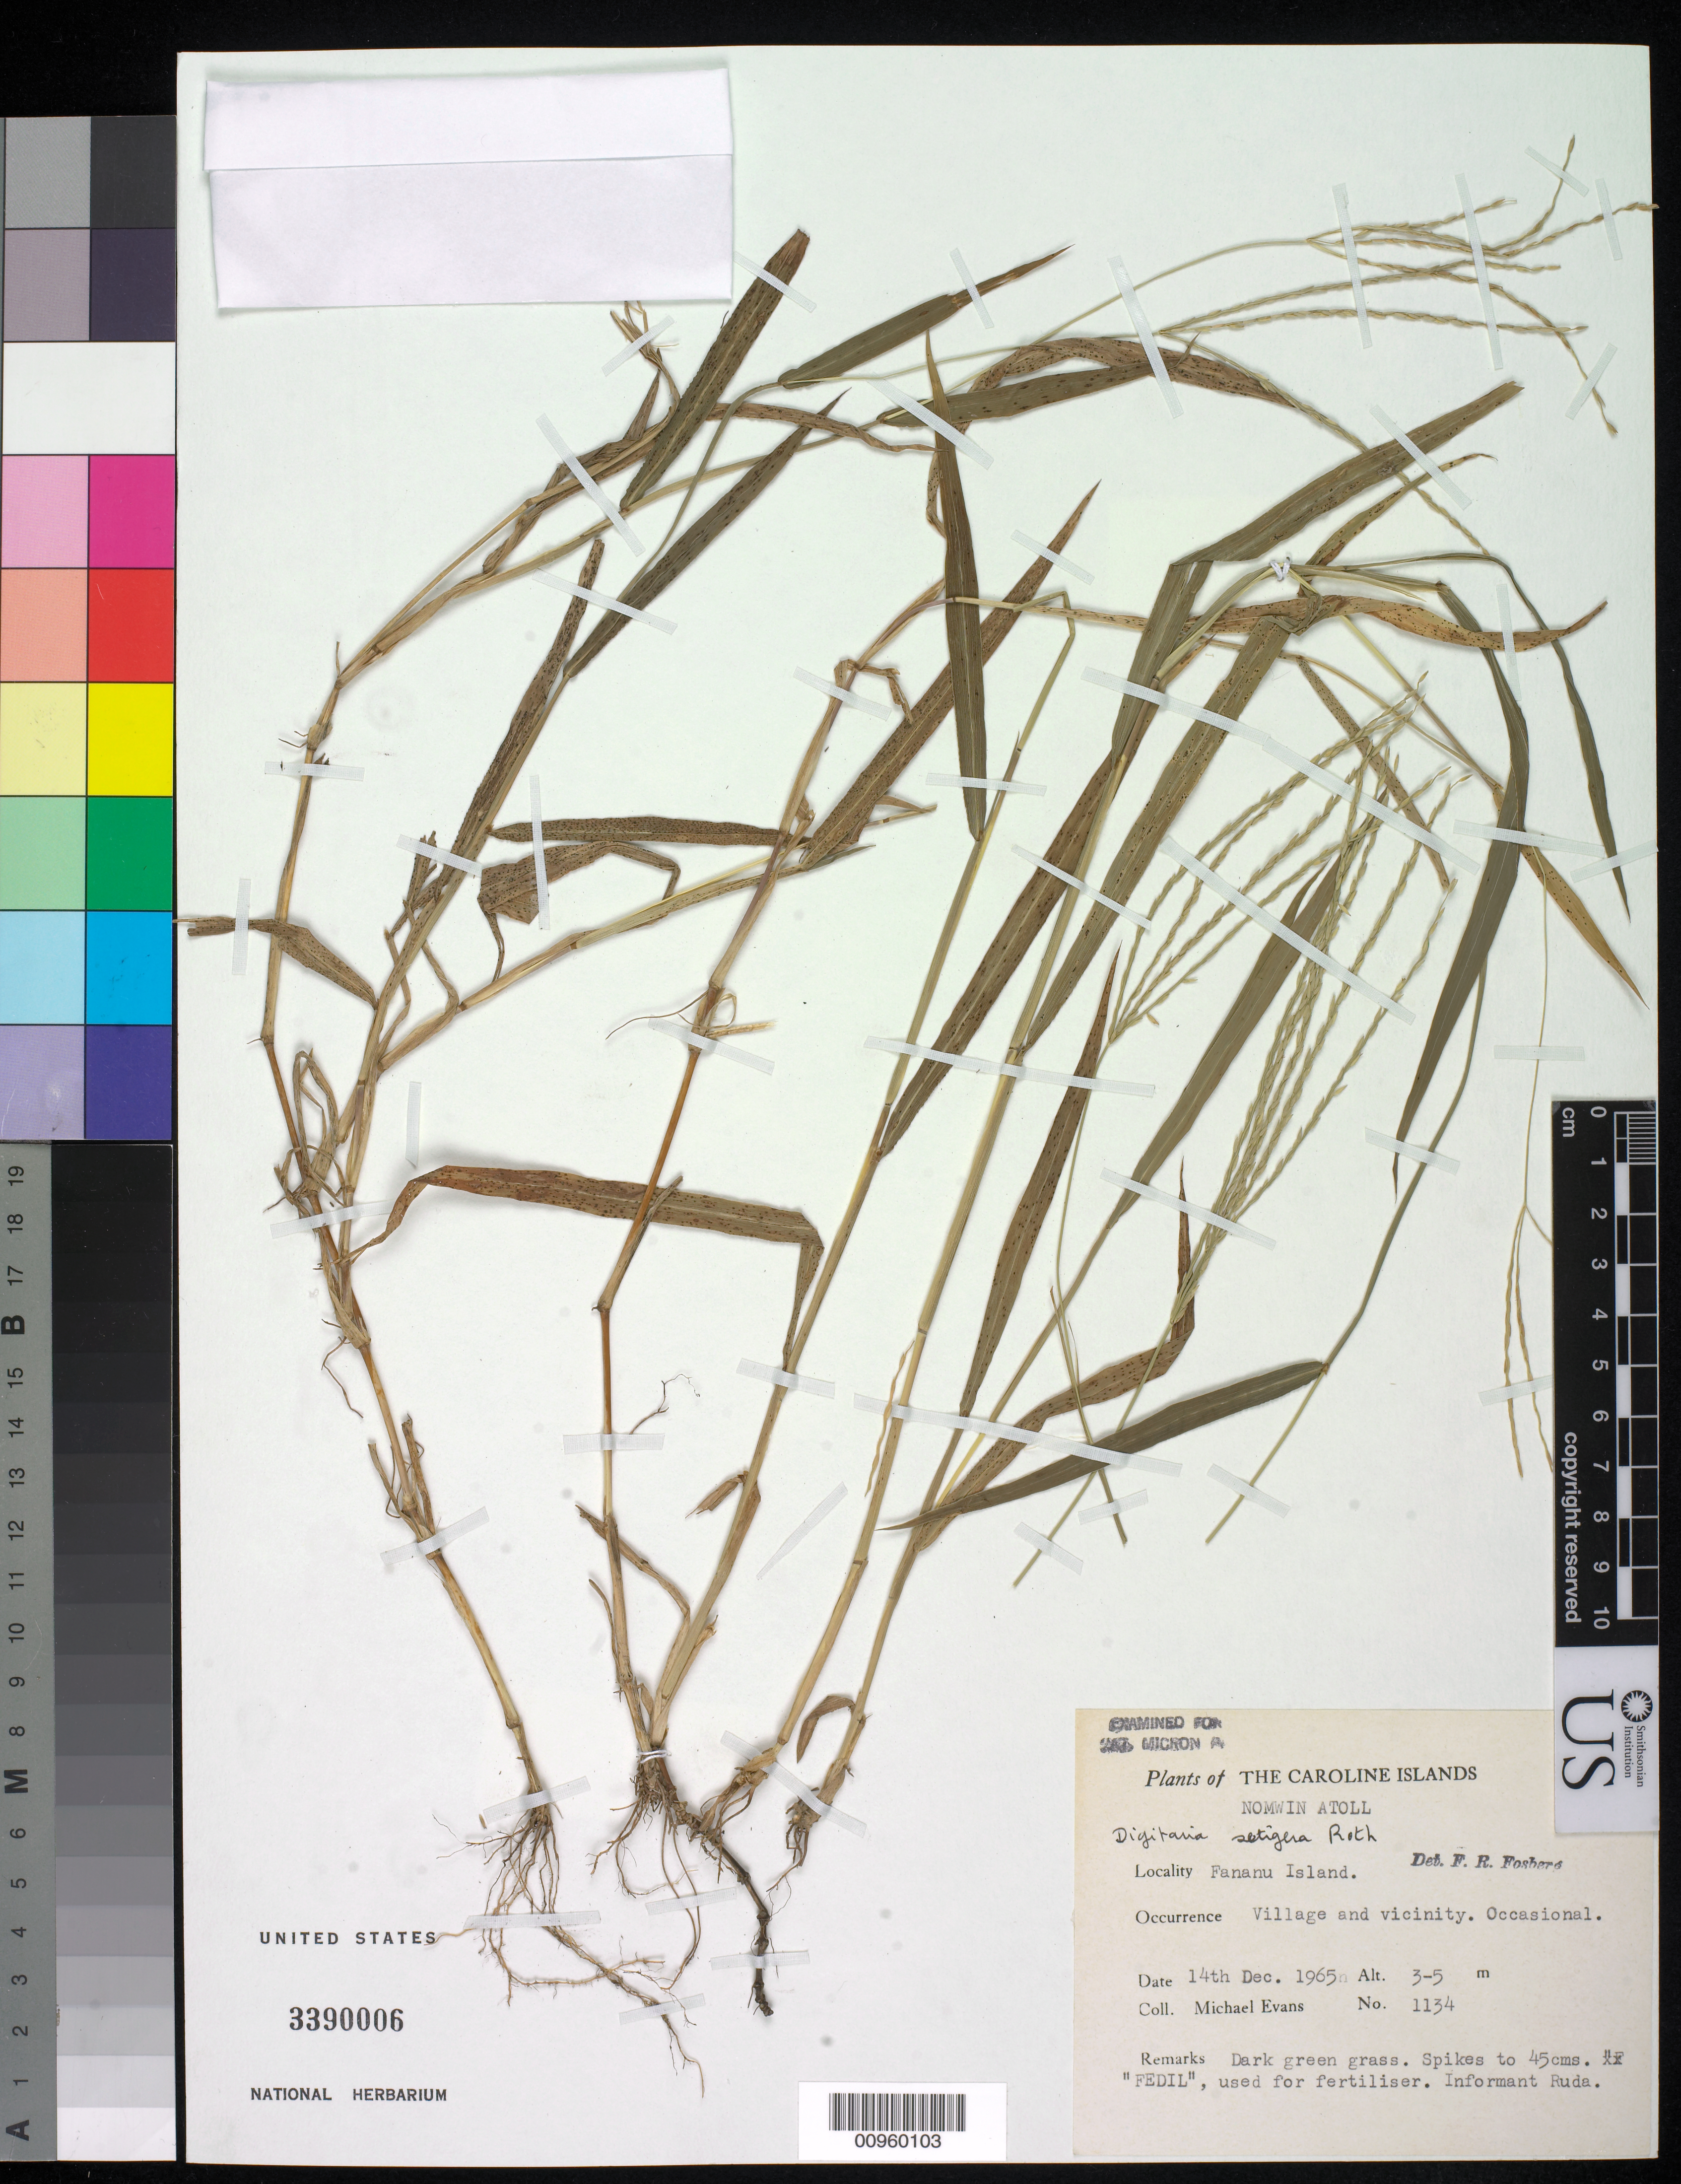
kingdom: Plantae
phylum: Tracheophyta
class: Liliopsida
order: Poales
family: Poaceae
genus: Digitaria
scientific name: Digitaria setigera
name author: Roth in Roem. & Schult.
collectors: M. Evans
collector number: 1134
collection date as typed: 14 Dec 1965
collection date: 1965-12-14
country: Micronesia, Federated States of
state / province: Truk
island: Nomwin Atoll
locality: Fananu Islet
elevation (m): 3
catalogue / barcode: US 3390006